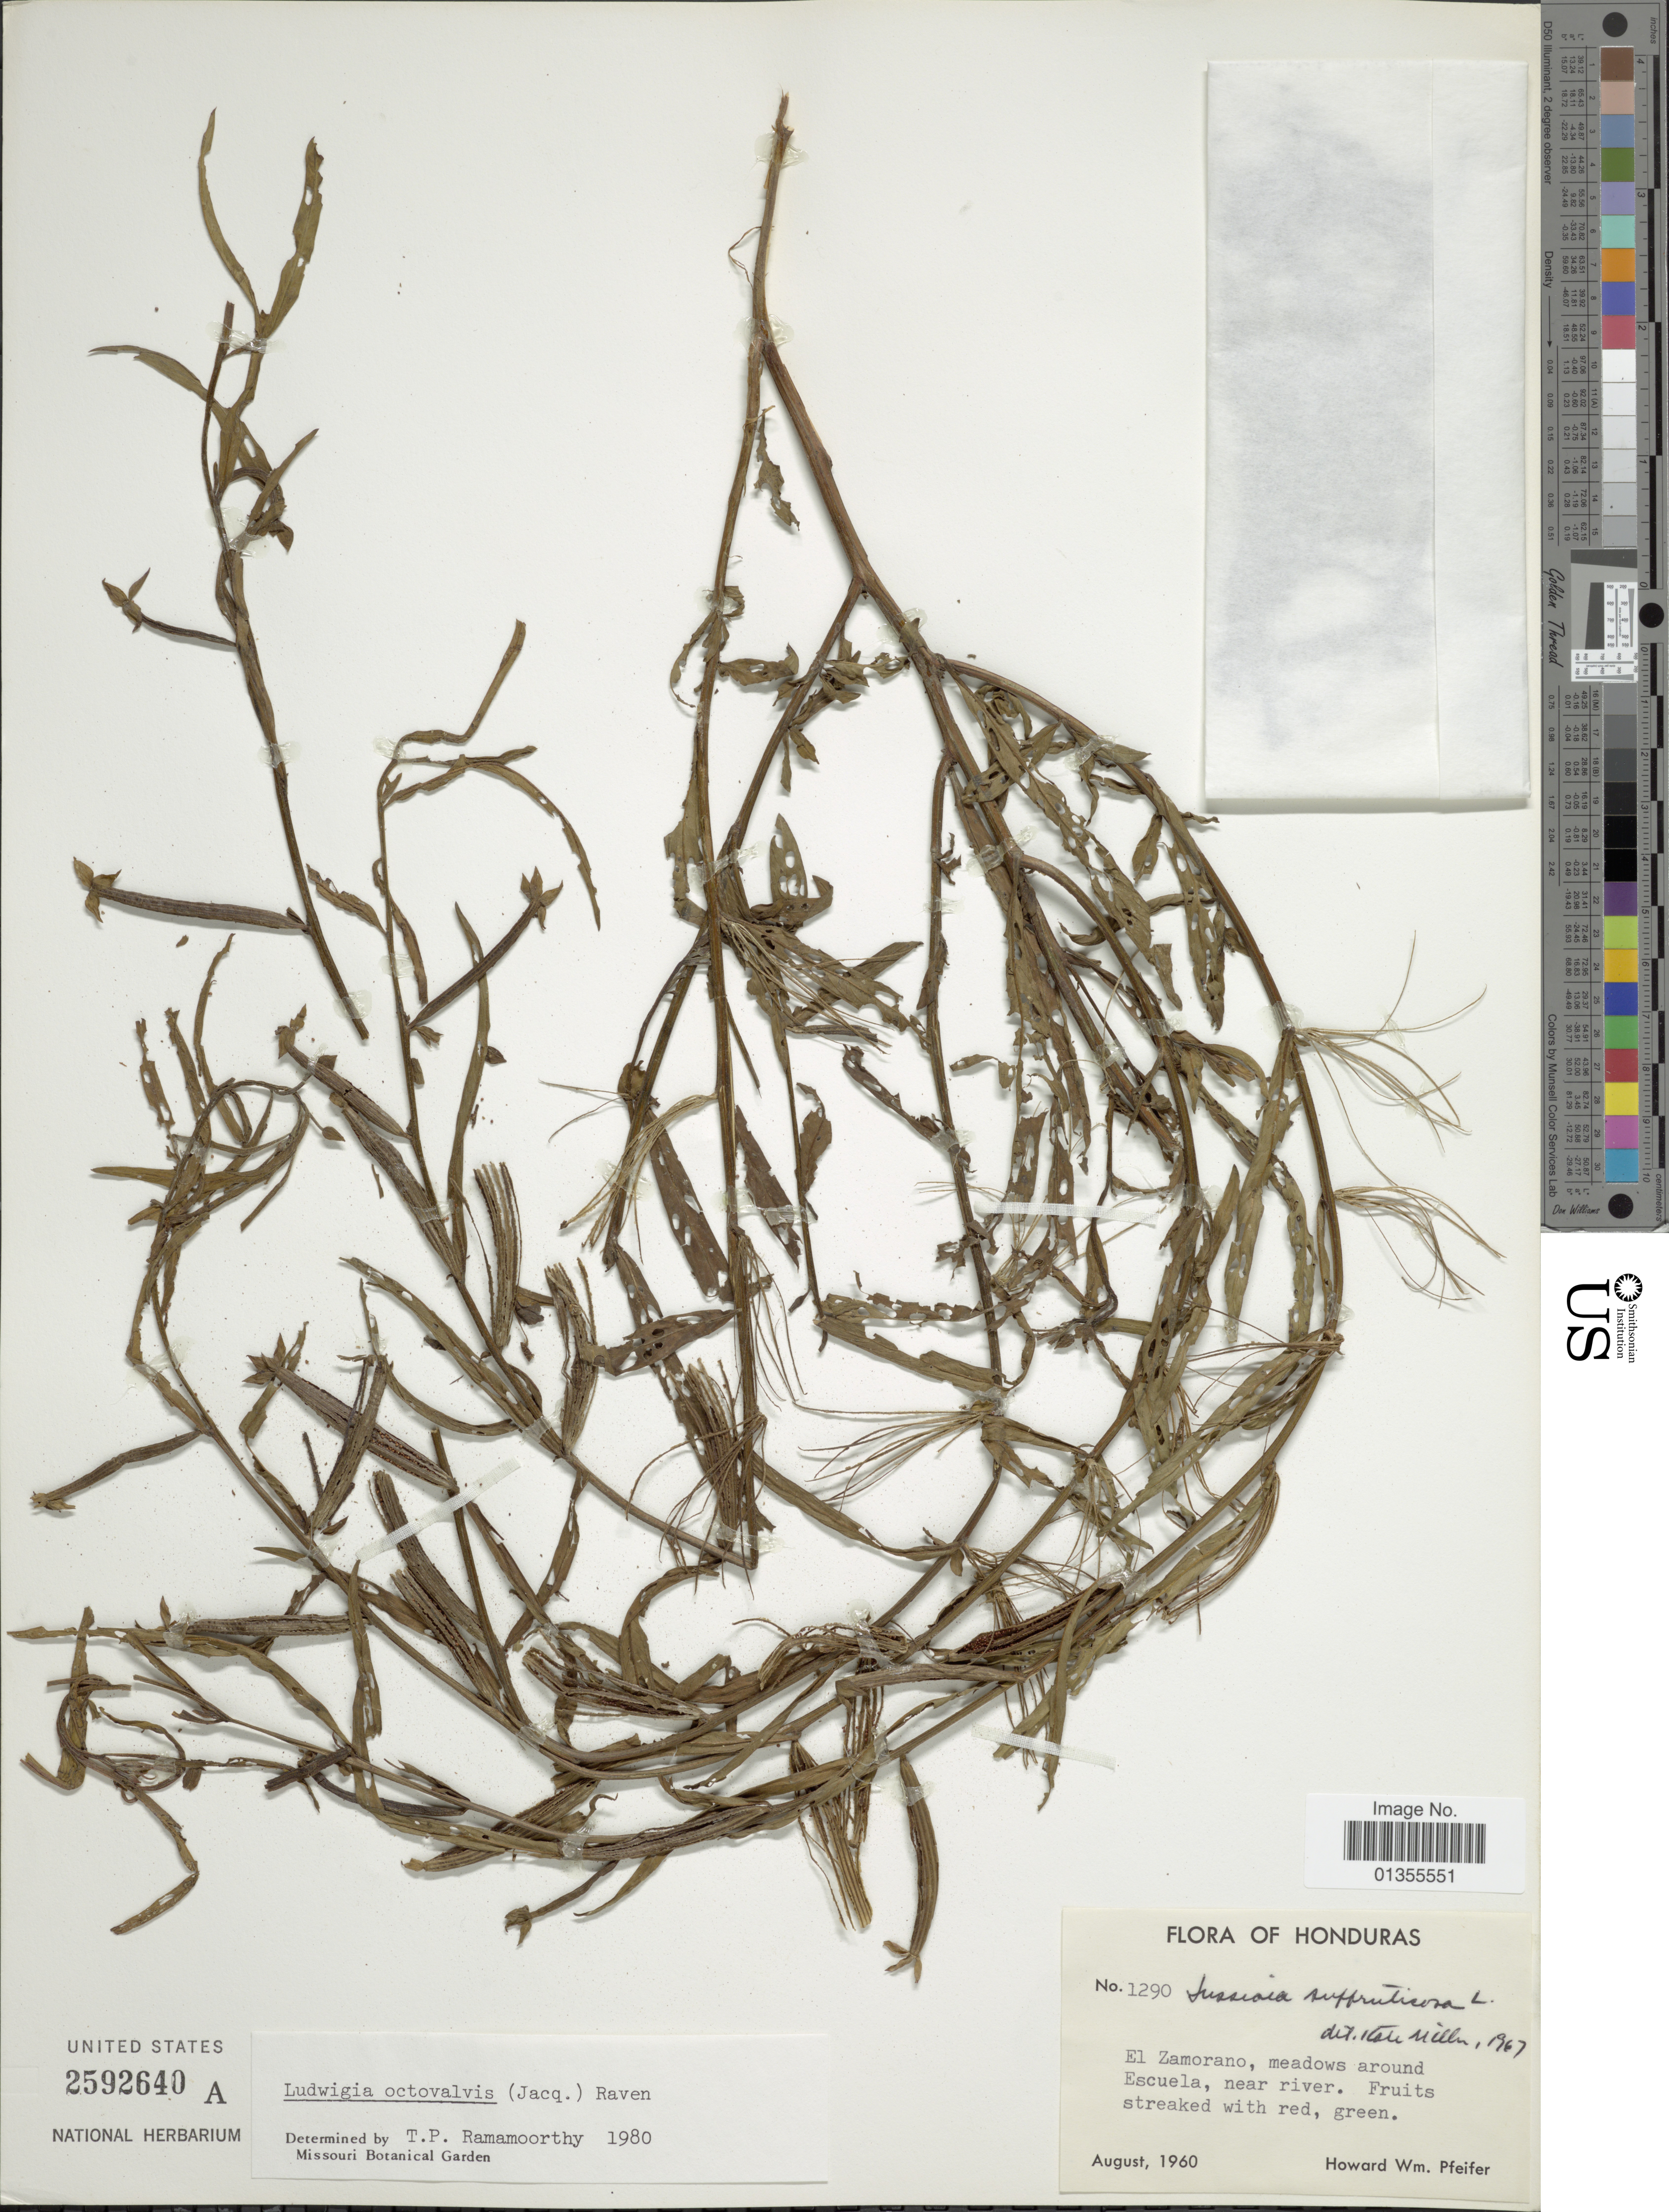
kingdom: Plantae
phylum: Tracheophyta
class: Magnoliopsida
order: Myrtales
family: Onagraceae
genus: Ludwigia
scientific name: Ludwigia octovalvis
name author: (Jacq.) P.H. Raven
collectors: H. W. Pfeifer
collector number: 1290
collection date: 1960-08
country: Honduras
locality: El Zamoranoo, meadows around, Escuela, near river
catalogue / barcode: US 2592640A